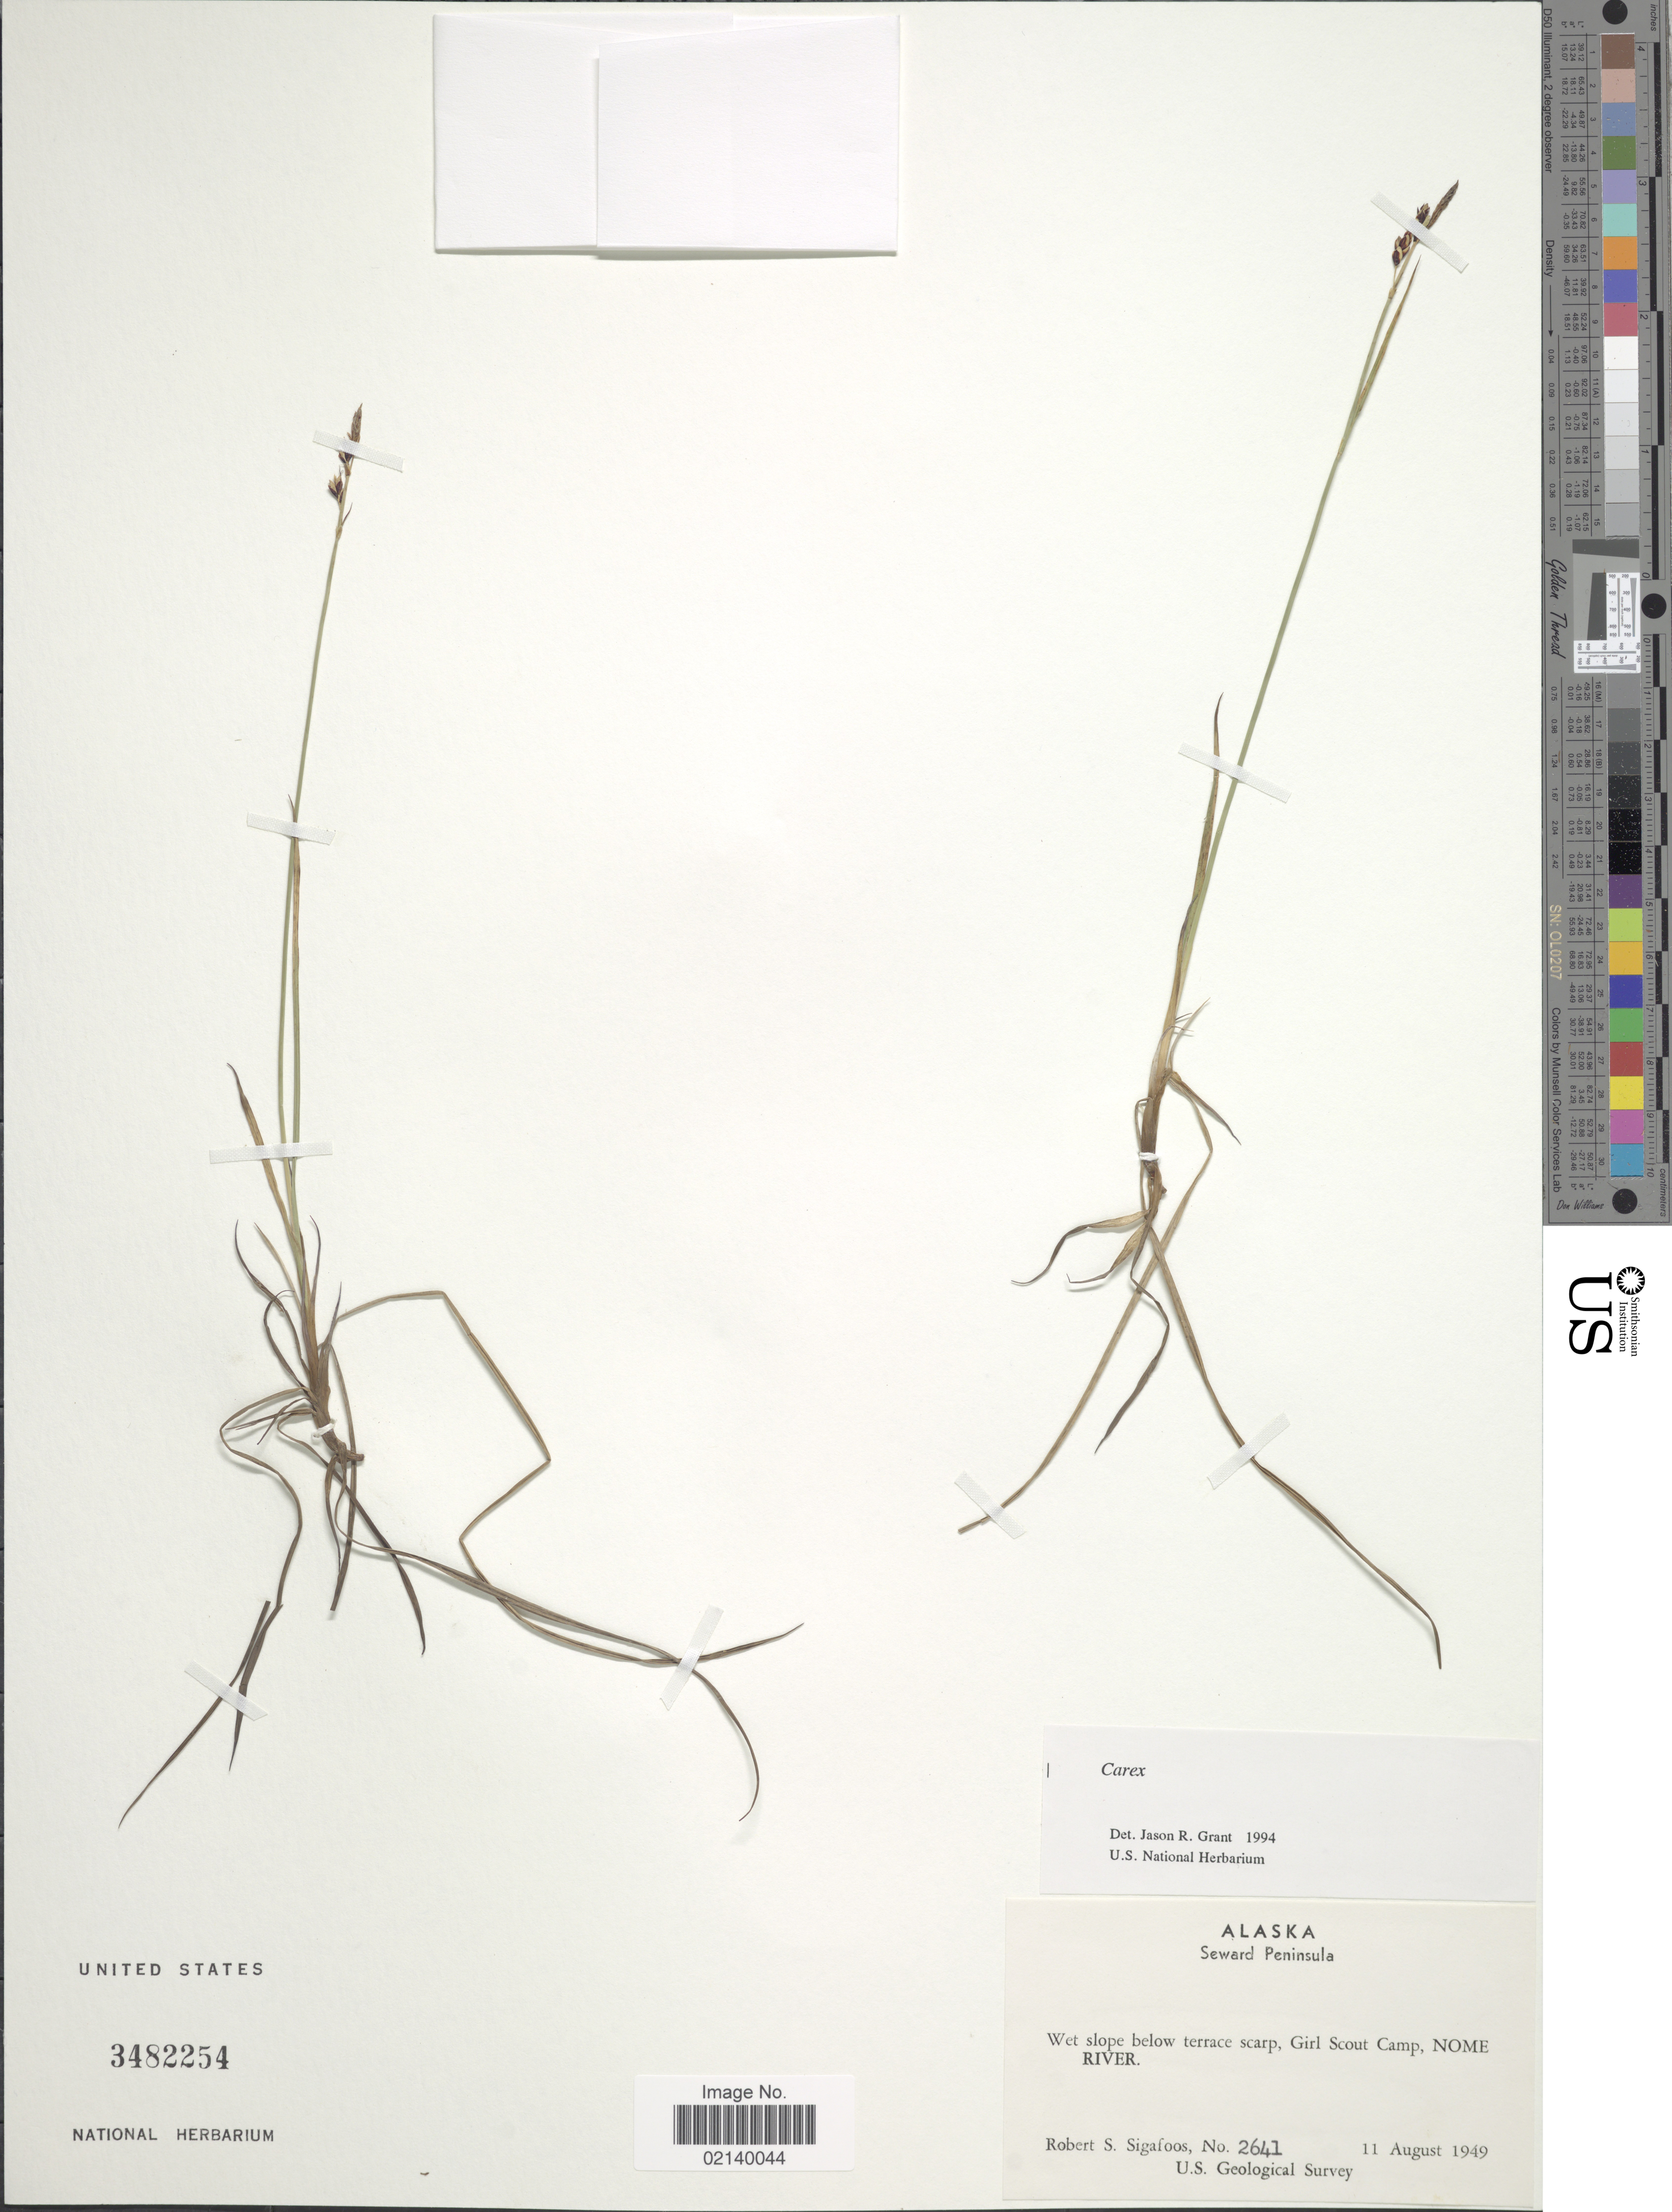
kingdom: Plantae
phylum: Tracheophyta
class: Liliopsida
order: Poales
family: Cyperaceae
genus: Carex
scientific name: Carex sp.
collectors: R. Sigafoos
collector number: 2641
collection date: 1949-08-11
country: United States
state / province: Alaska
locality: Seward Peninsula, west slope below terrace scarp, Girl Scout Camp, Nome River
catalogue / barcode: US 3482254